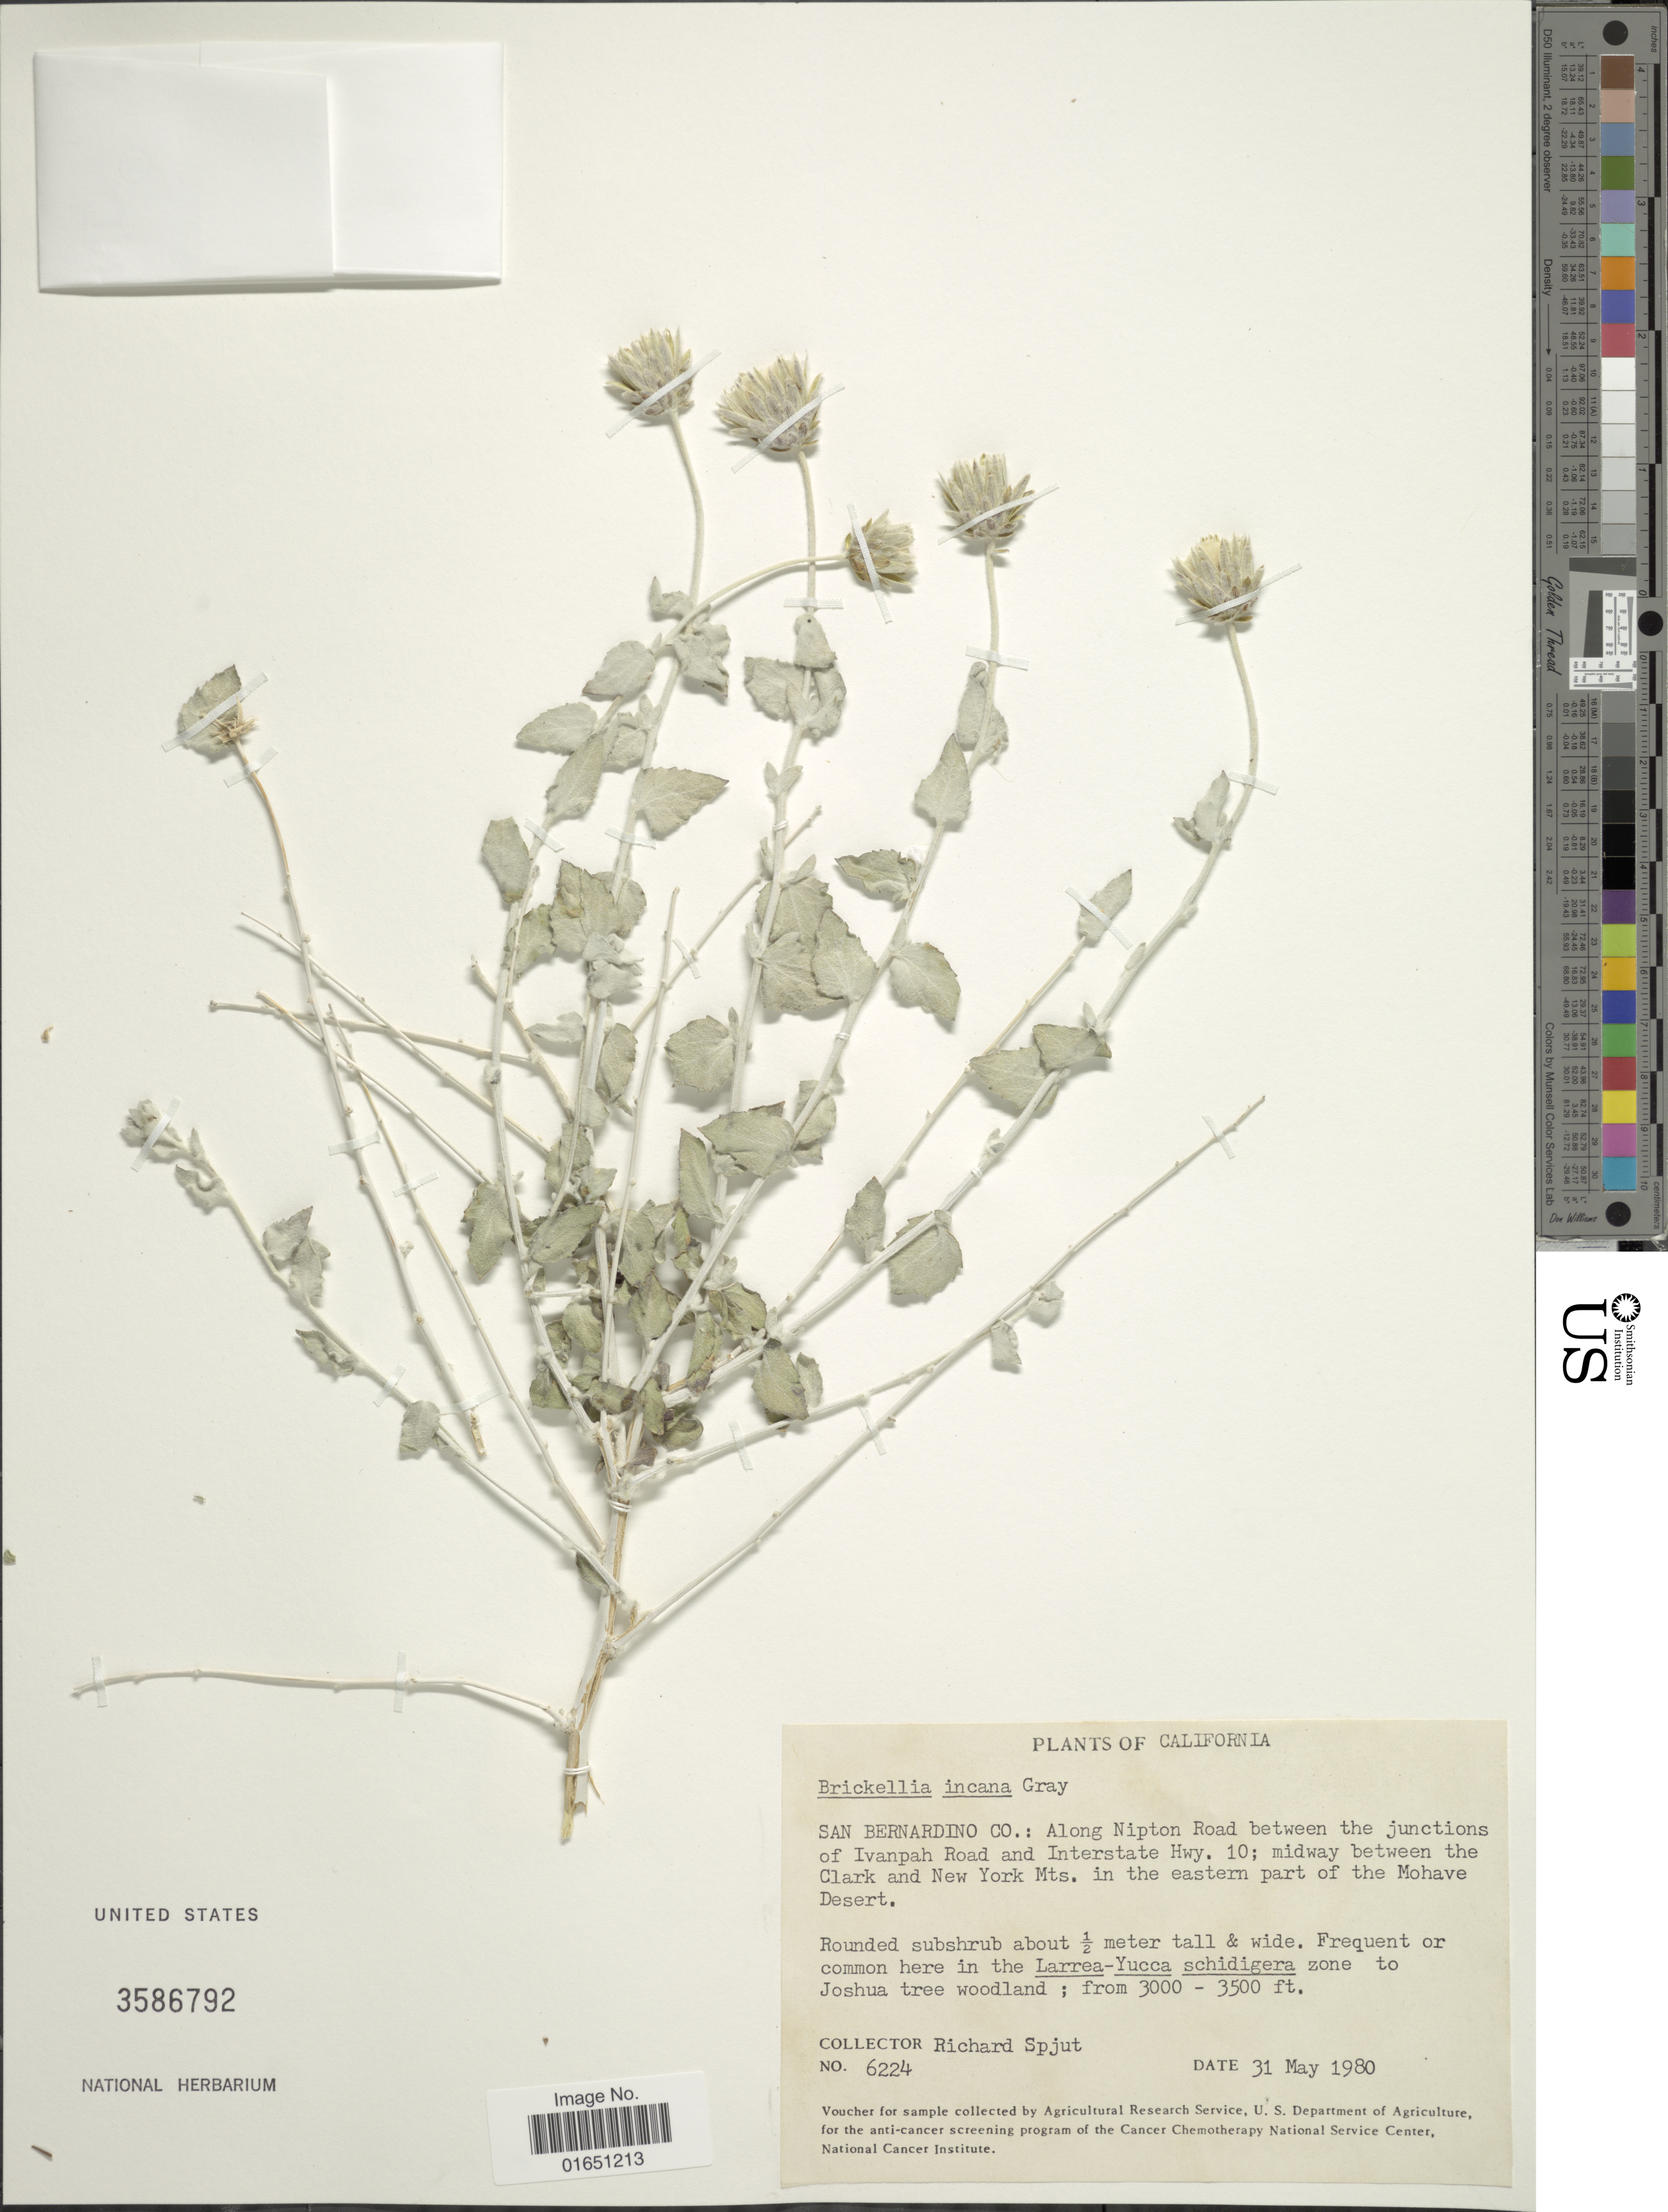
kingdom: Plantae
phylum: Tracheophyta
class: Magnoliopsida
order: Asterales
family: Asteraceae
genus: Brickellia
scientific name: Brickellia incana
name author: A. Gray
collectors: R. Spjut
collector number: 6224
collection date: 1980-05-31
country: United States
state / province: California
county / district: San Bernardino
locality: San Bernardino Co.: Along Nipton road between the junctions of Ivanpah Road and Interstate Hwy. 10; midway between the Clark and New York Mts. in the eastern part of the Mohave Desert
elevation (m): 914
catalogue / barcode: US 3586792